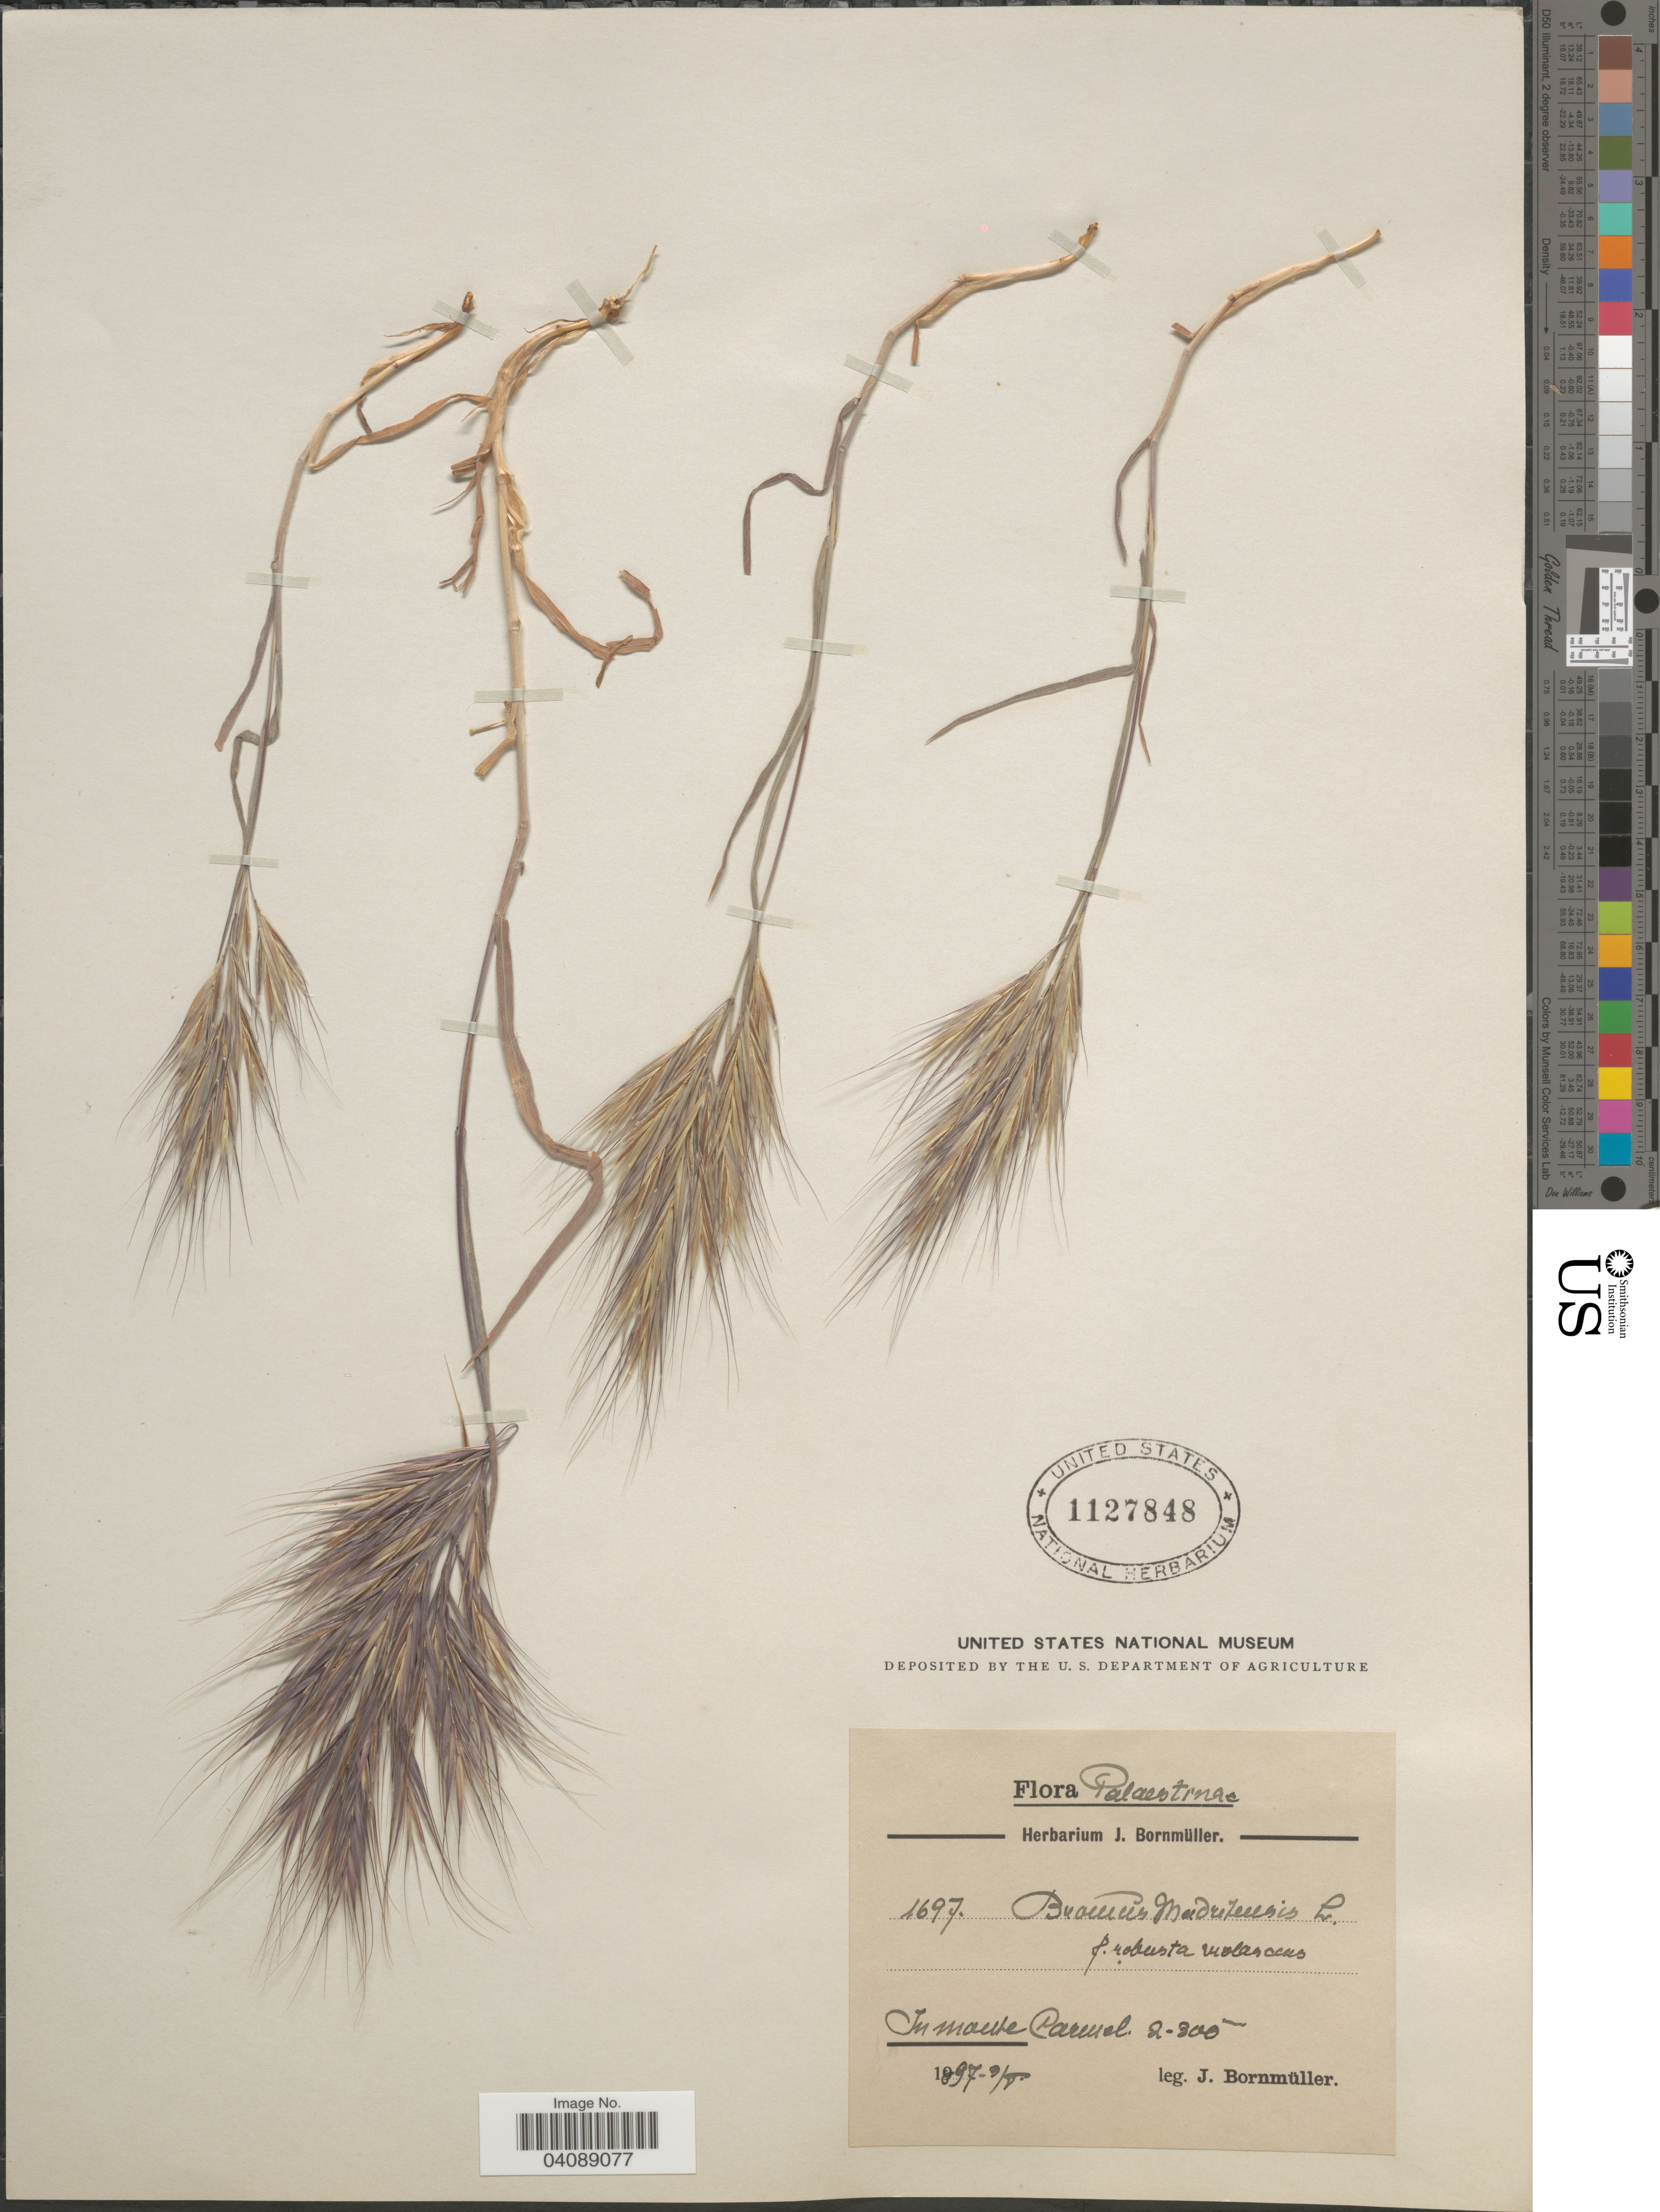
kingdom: Plantae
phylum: Tracheophyta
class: Liliopsida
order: Poales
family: Poaceae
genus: Bromus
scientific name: Bromus madritensis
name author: L.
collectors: J. Bornmüller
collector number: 1697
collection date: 1897-05-09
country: Israel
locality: Palaestinae. In monte Carmel.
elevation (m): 200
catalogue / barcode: US 1127848